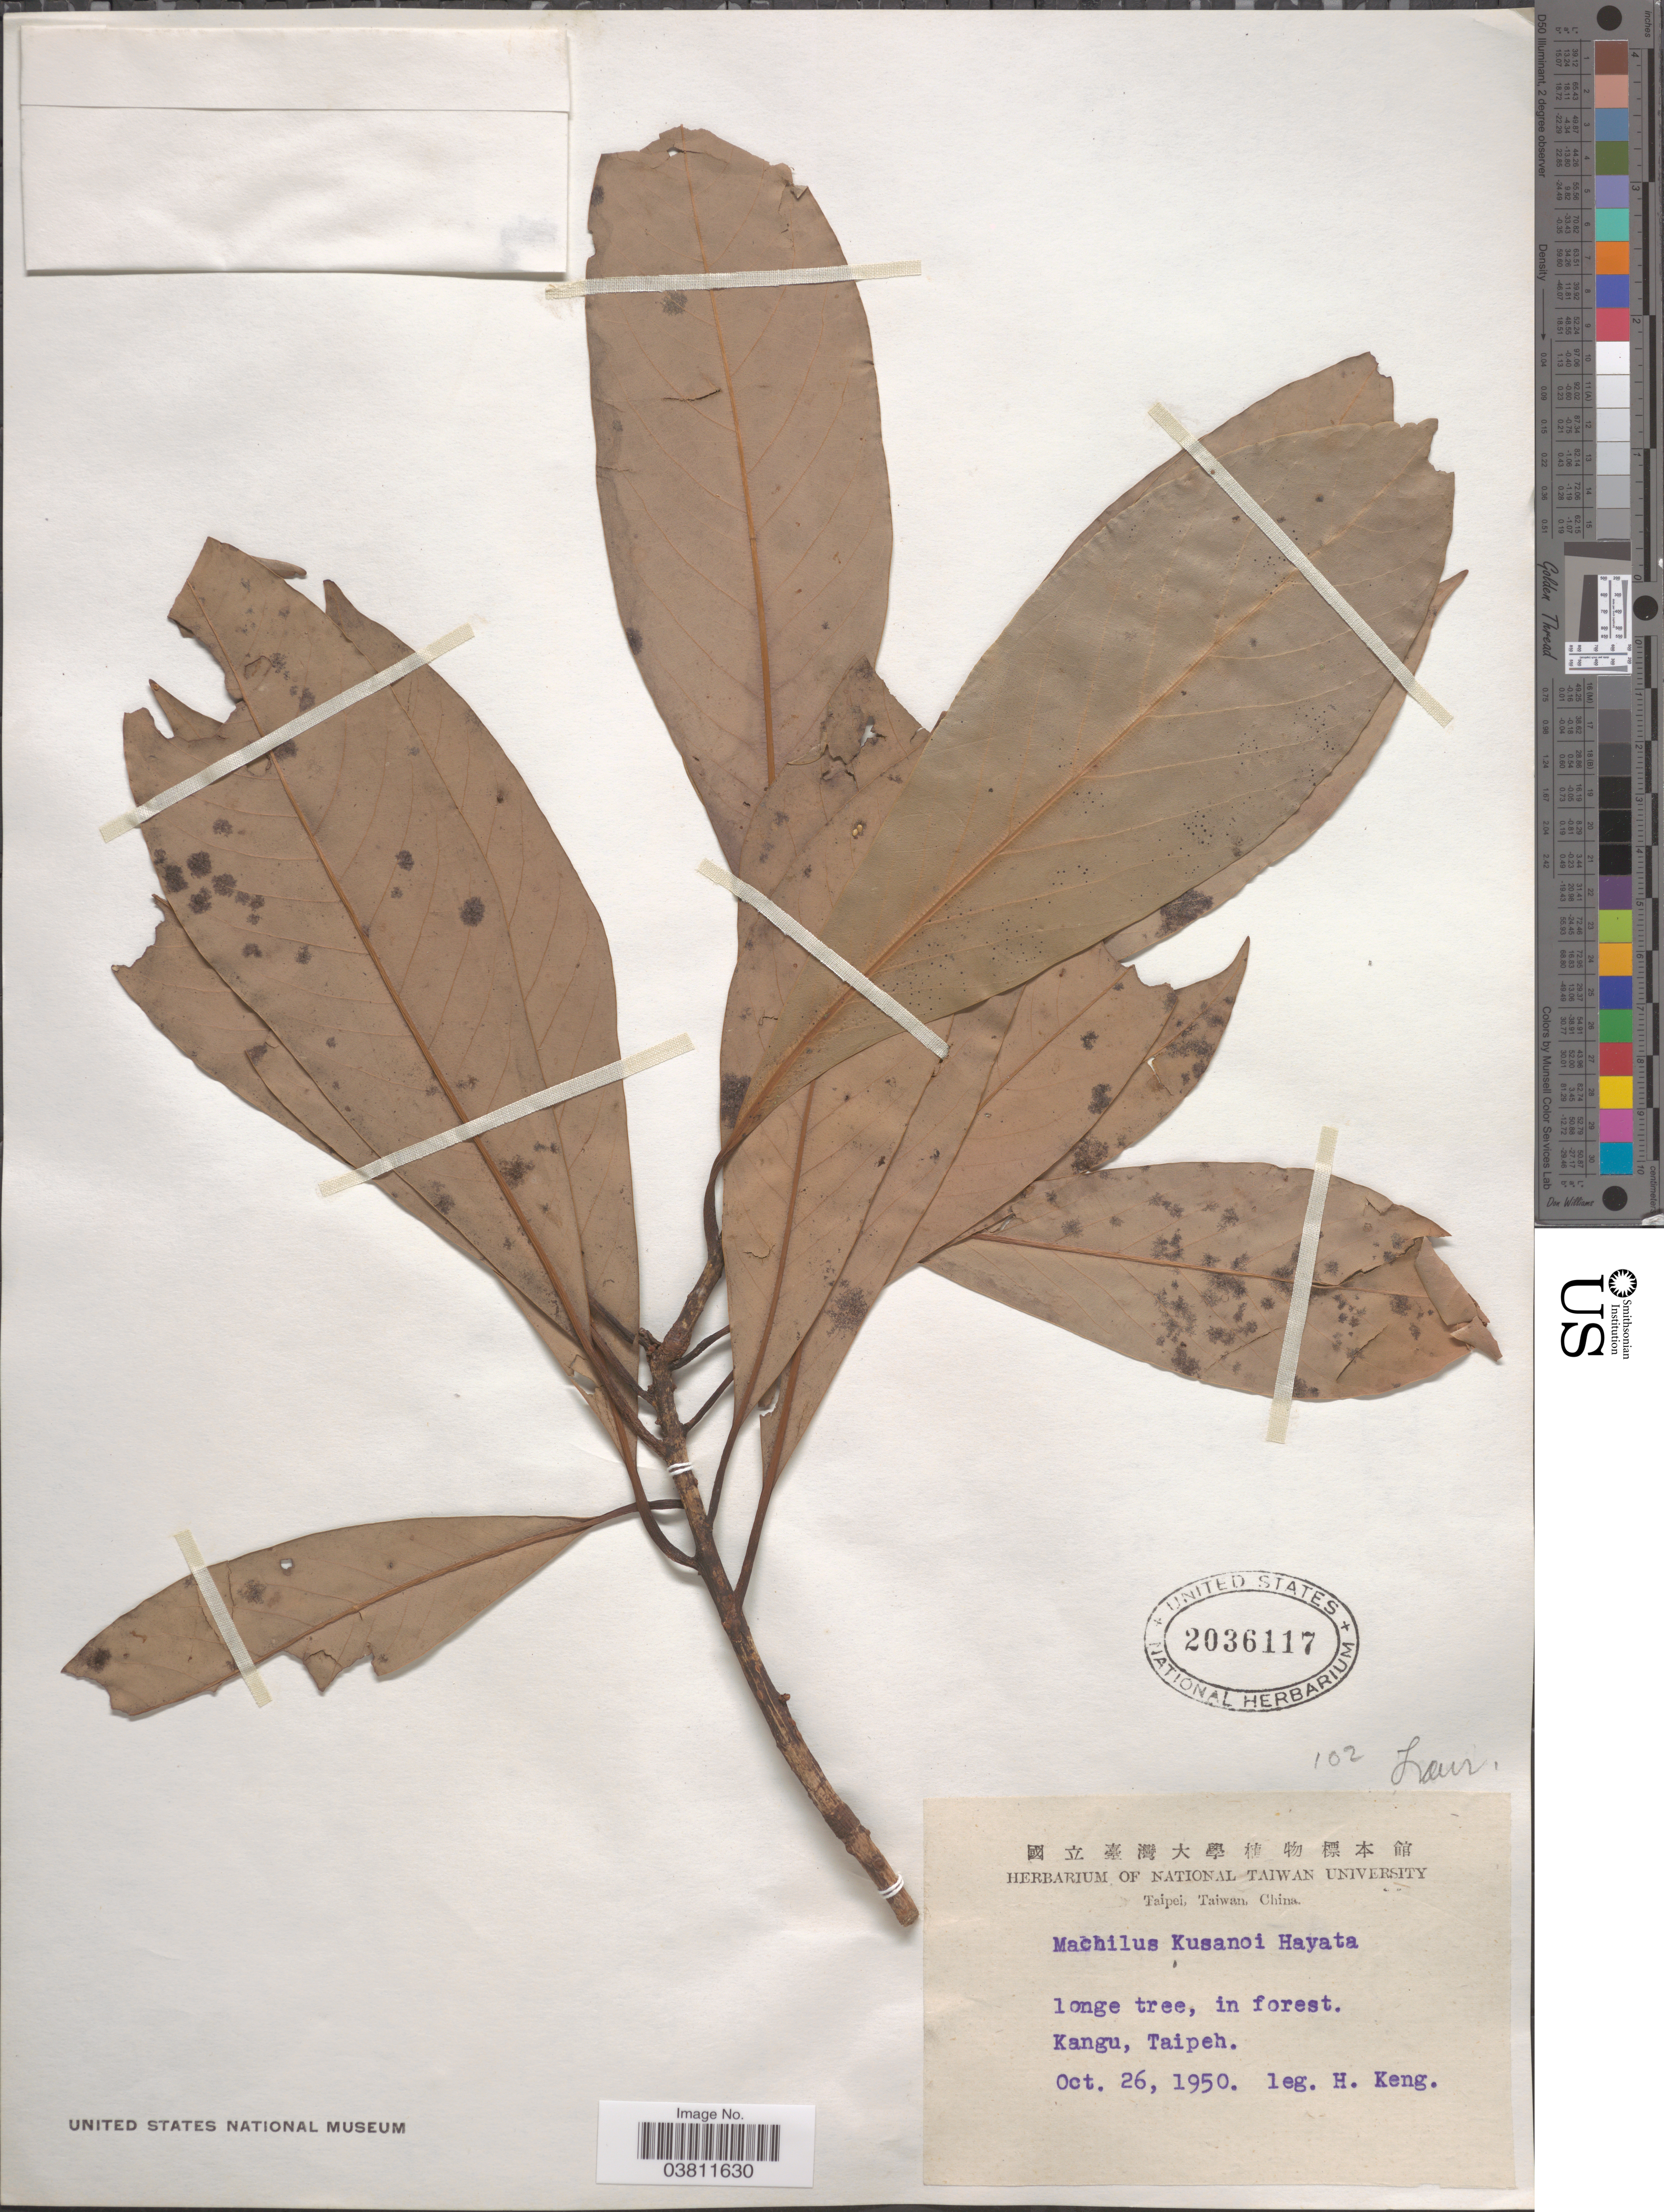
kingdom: Plantae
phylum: Tracheophyta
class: Magnoliopsida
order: Laurales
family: Lauraceae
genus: Machilus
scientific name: Machilus kusanoi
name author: Hayata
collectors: H. Keng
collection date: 1950-10-26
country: Taiwan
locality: Kangu, Taipeh.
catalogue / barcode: US 2036117